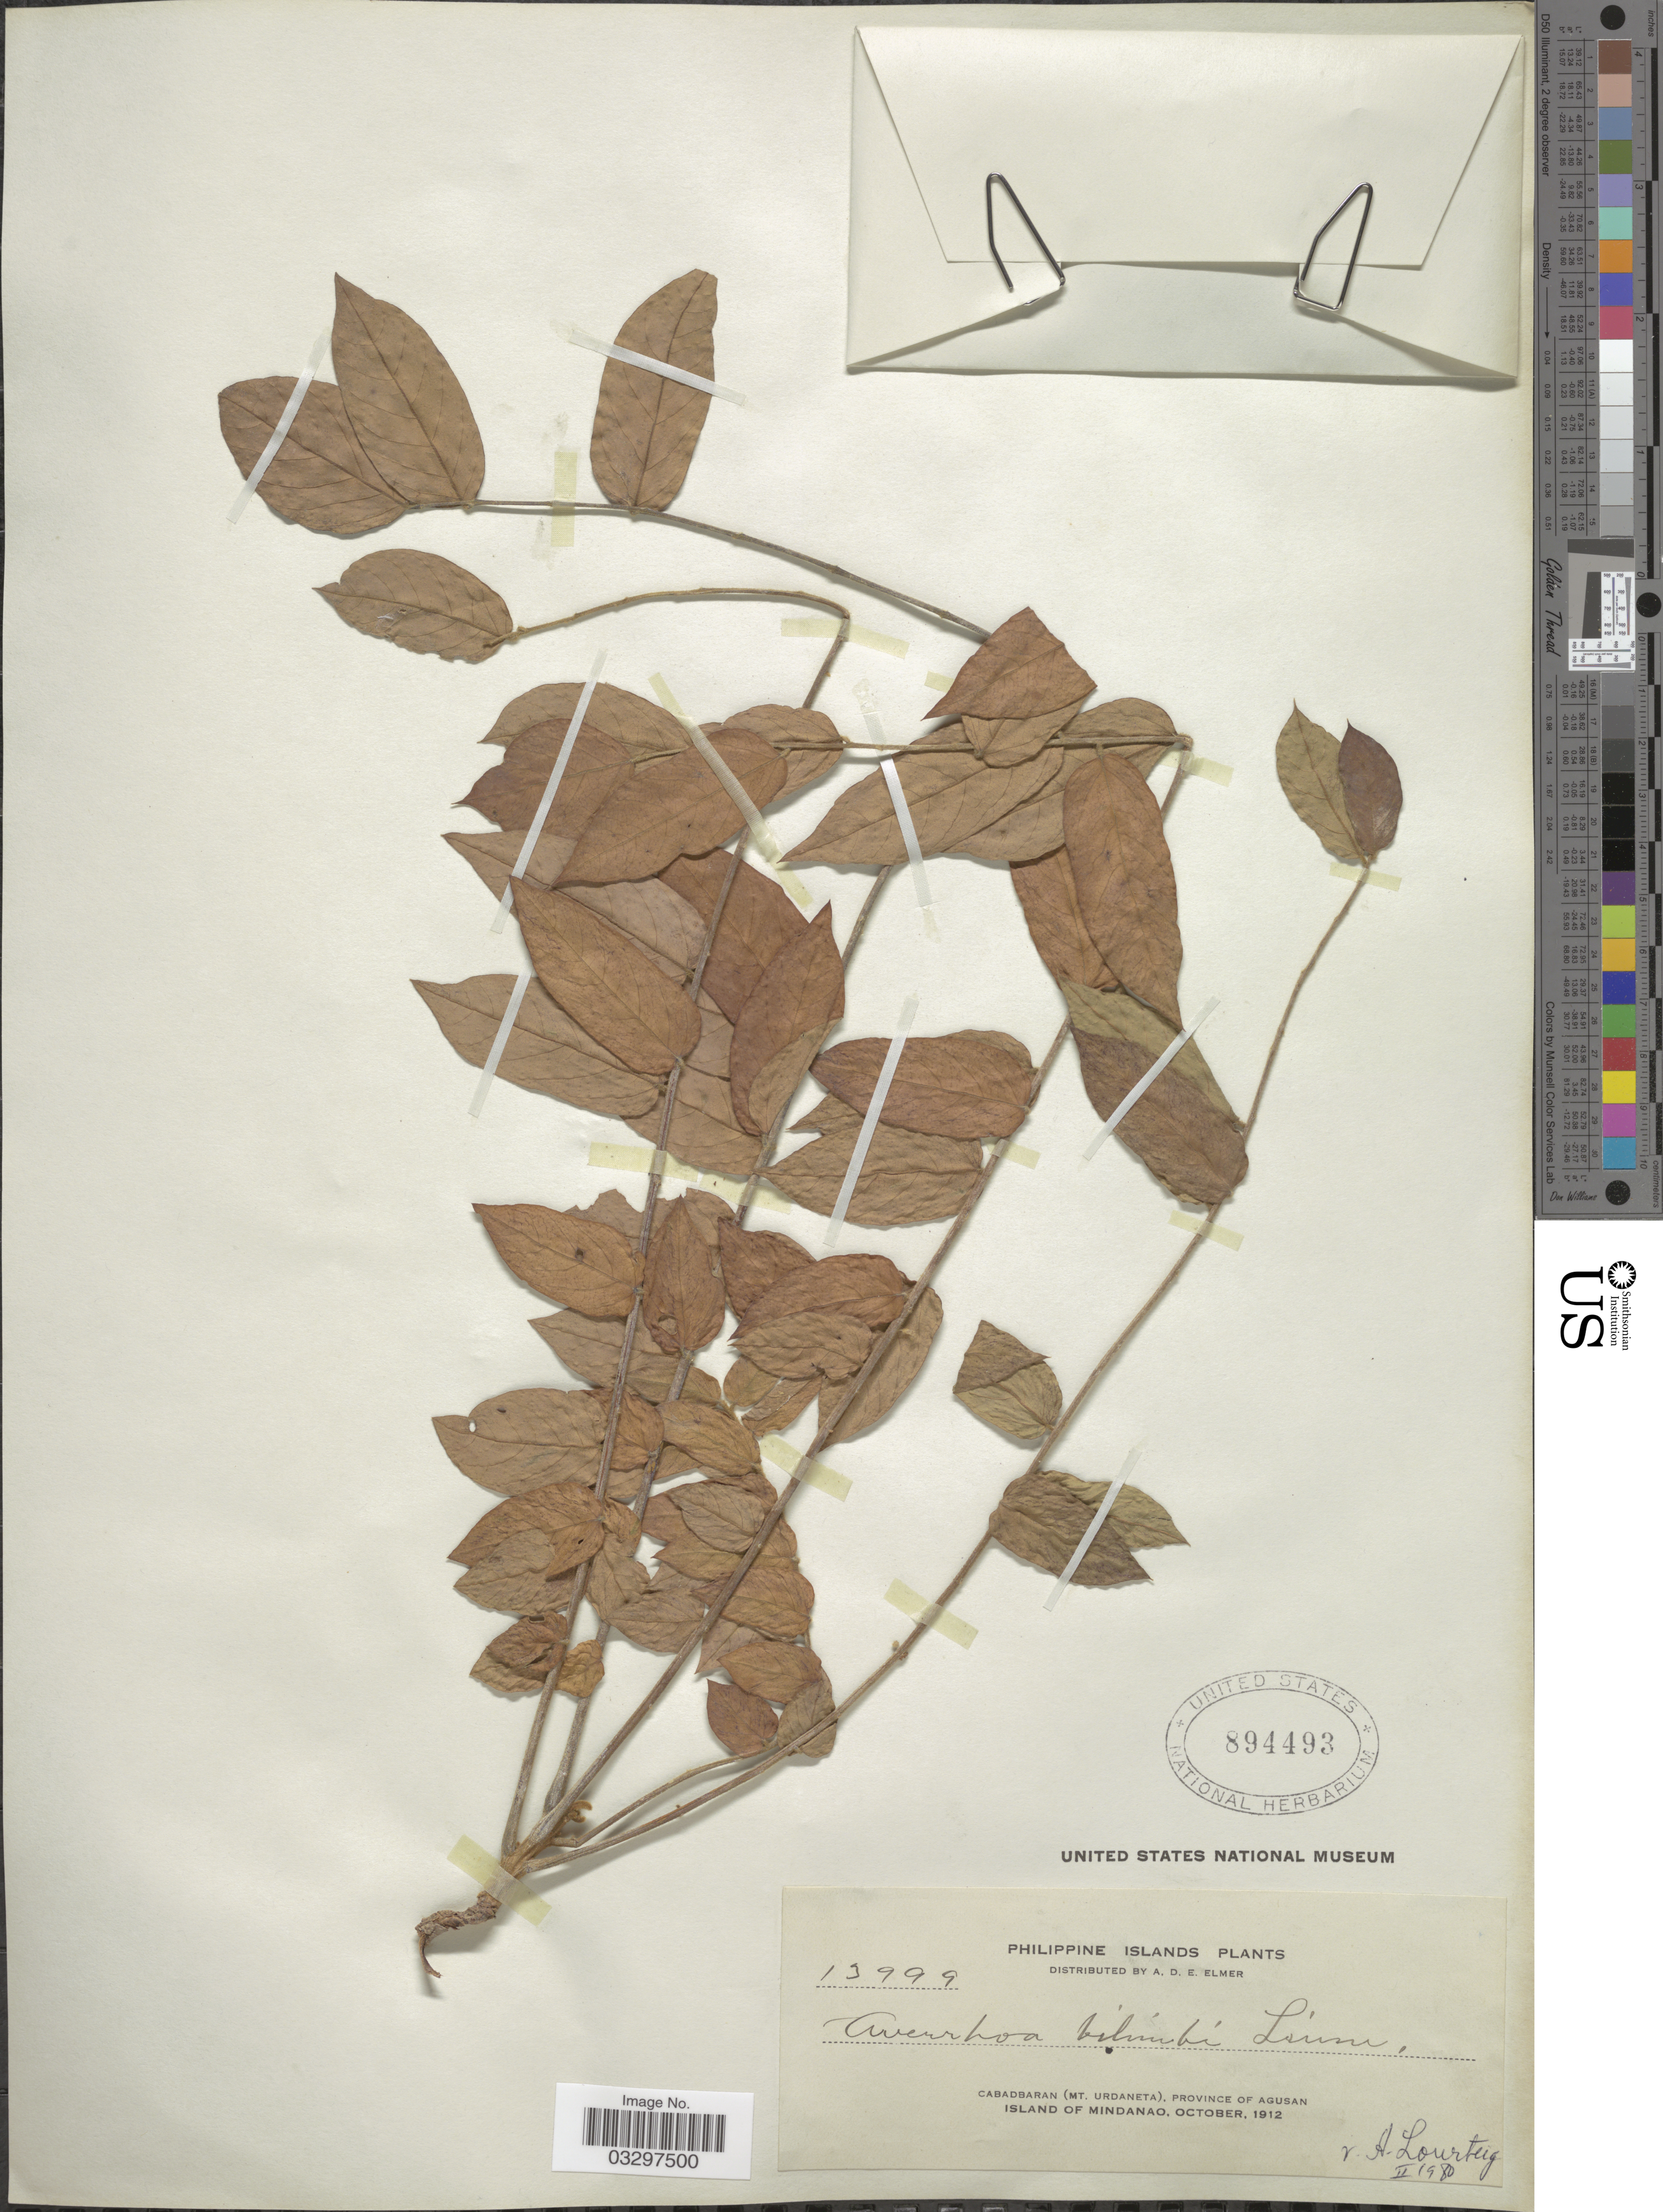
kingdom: Plantae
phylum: Tracheophyta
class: Magnoliopsida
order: Oxalidales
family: Oxalidaceae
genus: Averrhoa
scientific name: Averrhoa bilimbi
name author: L.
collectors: A. D. E. Elmer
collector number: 13999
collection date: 1912-10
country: Philippines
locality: Cabadbaran (Mt. Urdaneta), Province of Agusan. Island of Mindanao.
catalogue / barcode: US 894493